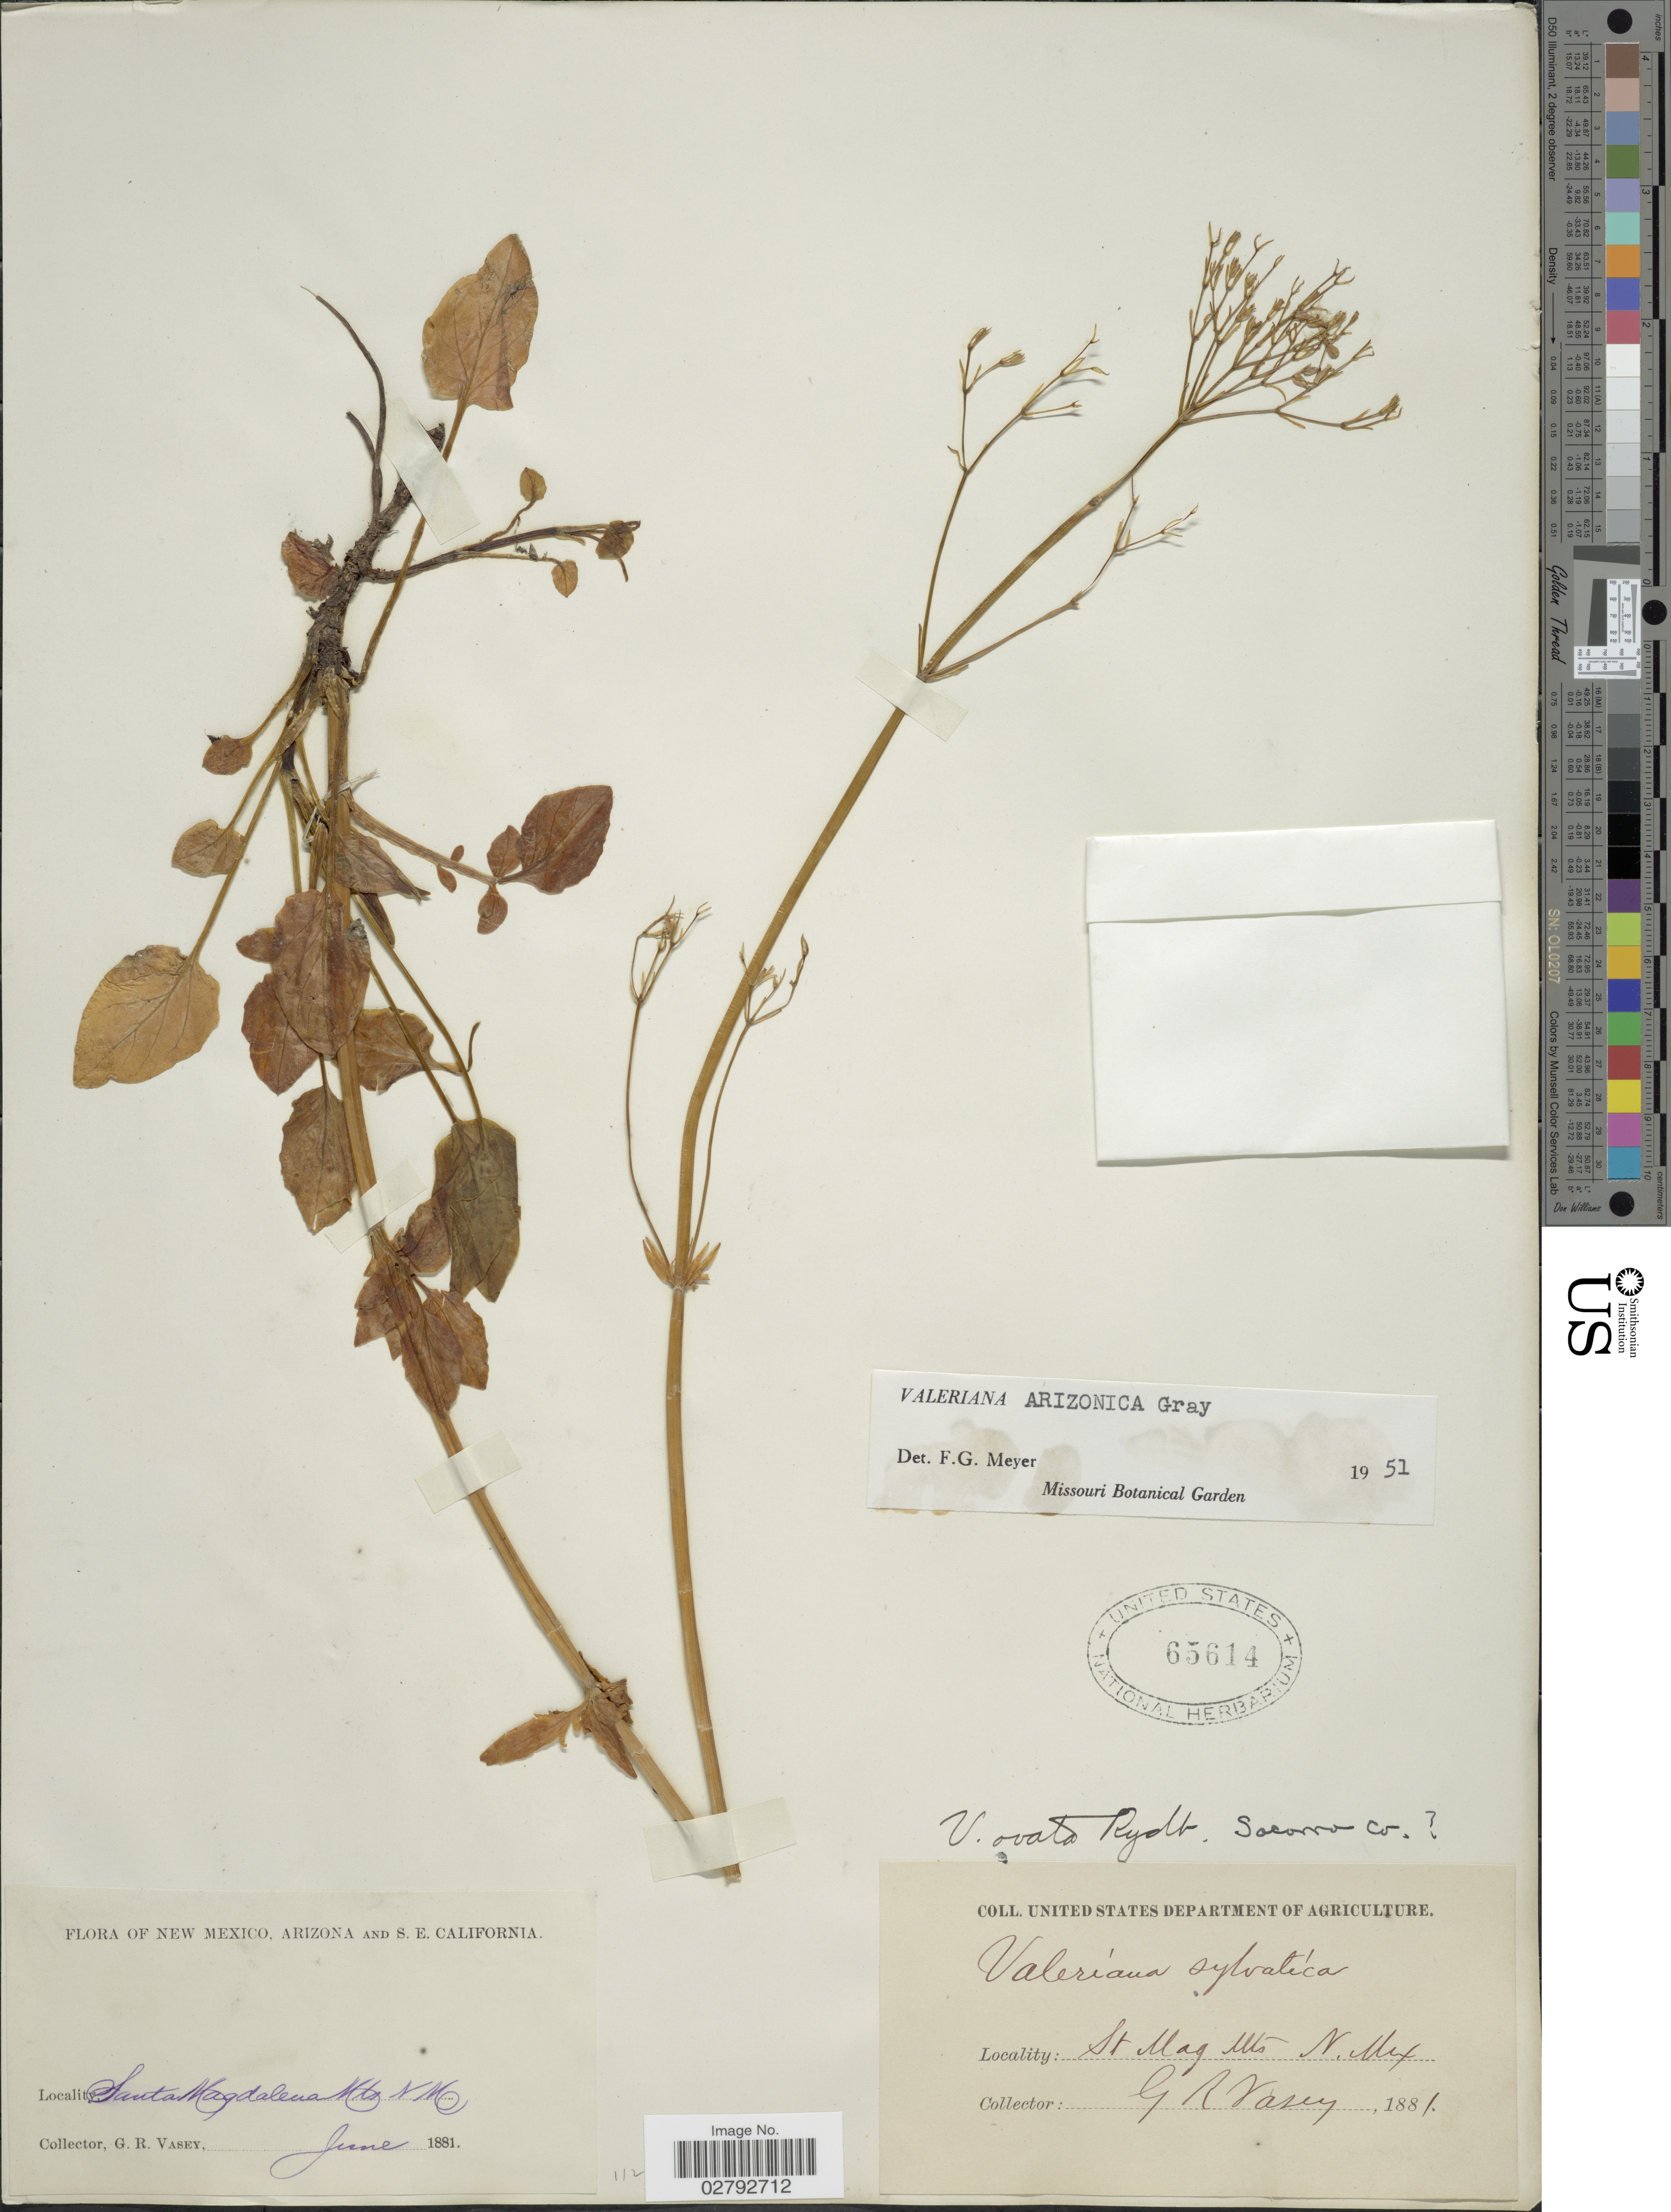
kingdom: Plantae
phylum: Tracheophyta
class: Magnoliopsida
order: Dipsacales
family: Caprifoliaceae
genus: Valeriana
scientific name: Valeriana arizonica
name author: A. Gray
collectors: G. R. Vasey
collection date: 1881-06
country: United States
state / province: New Mexico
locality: Santa Magdalena Mts. Sacorro Co.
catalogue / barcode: US 65614